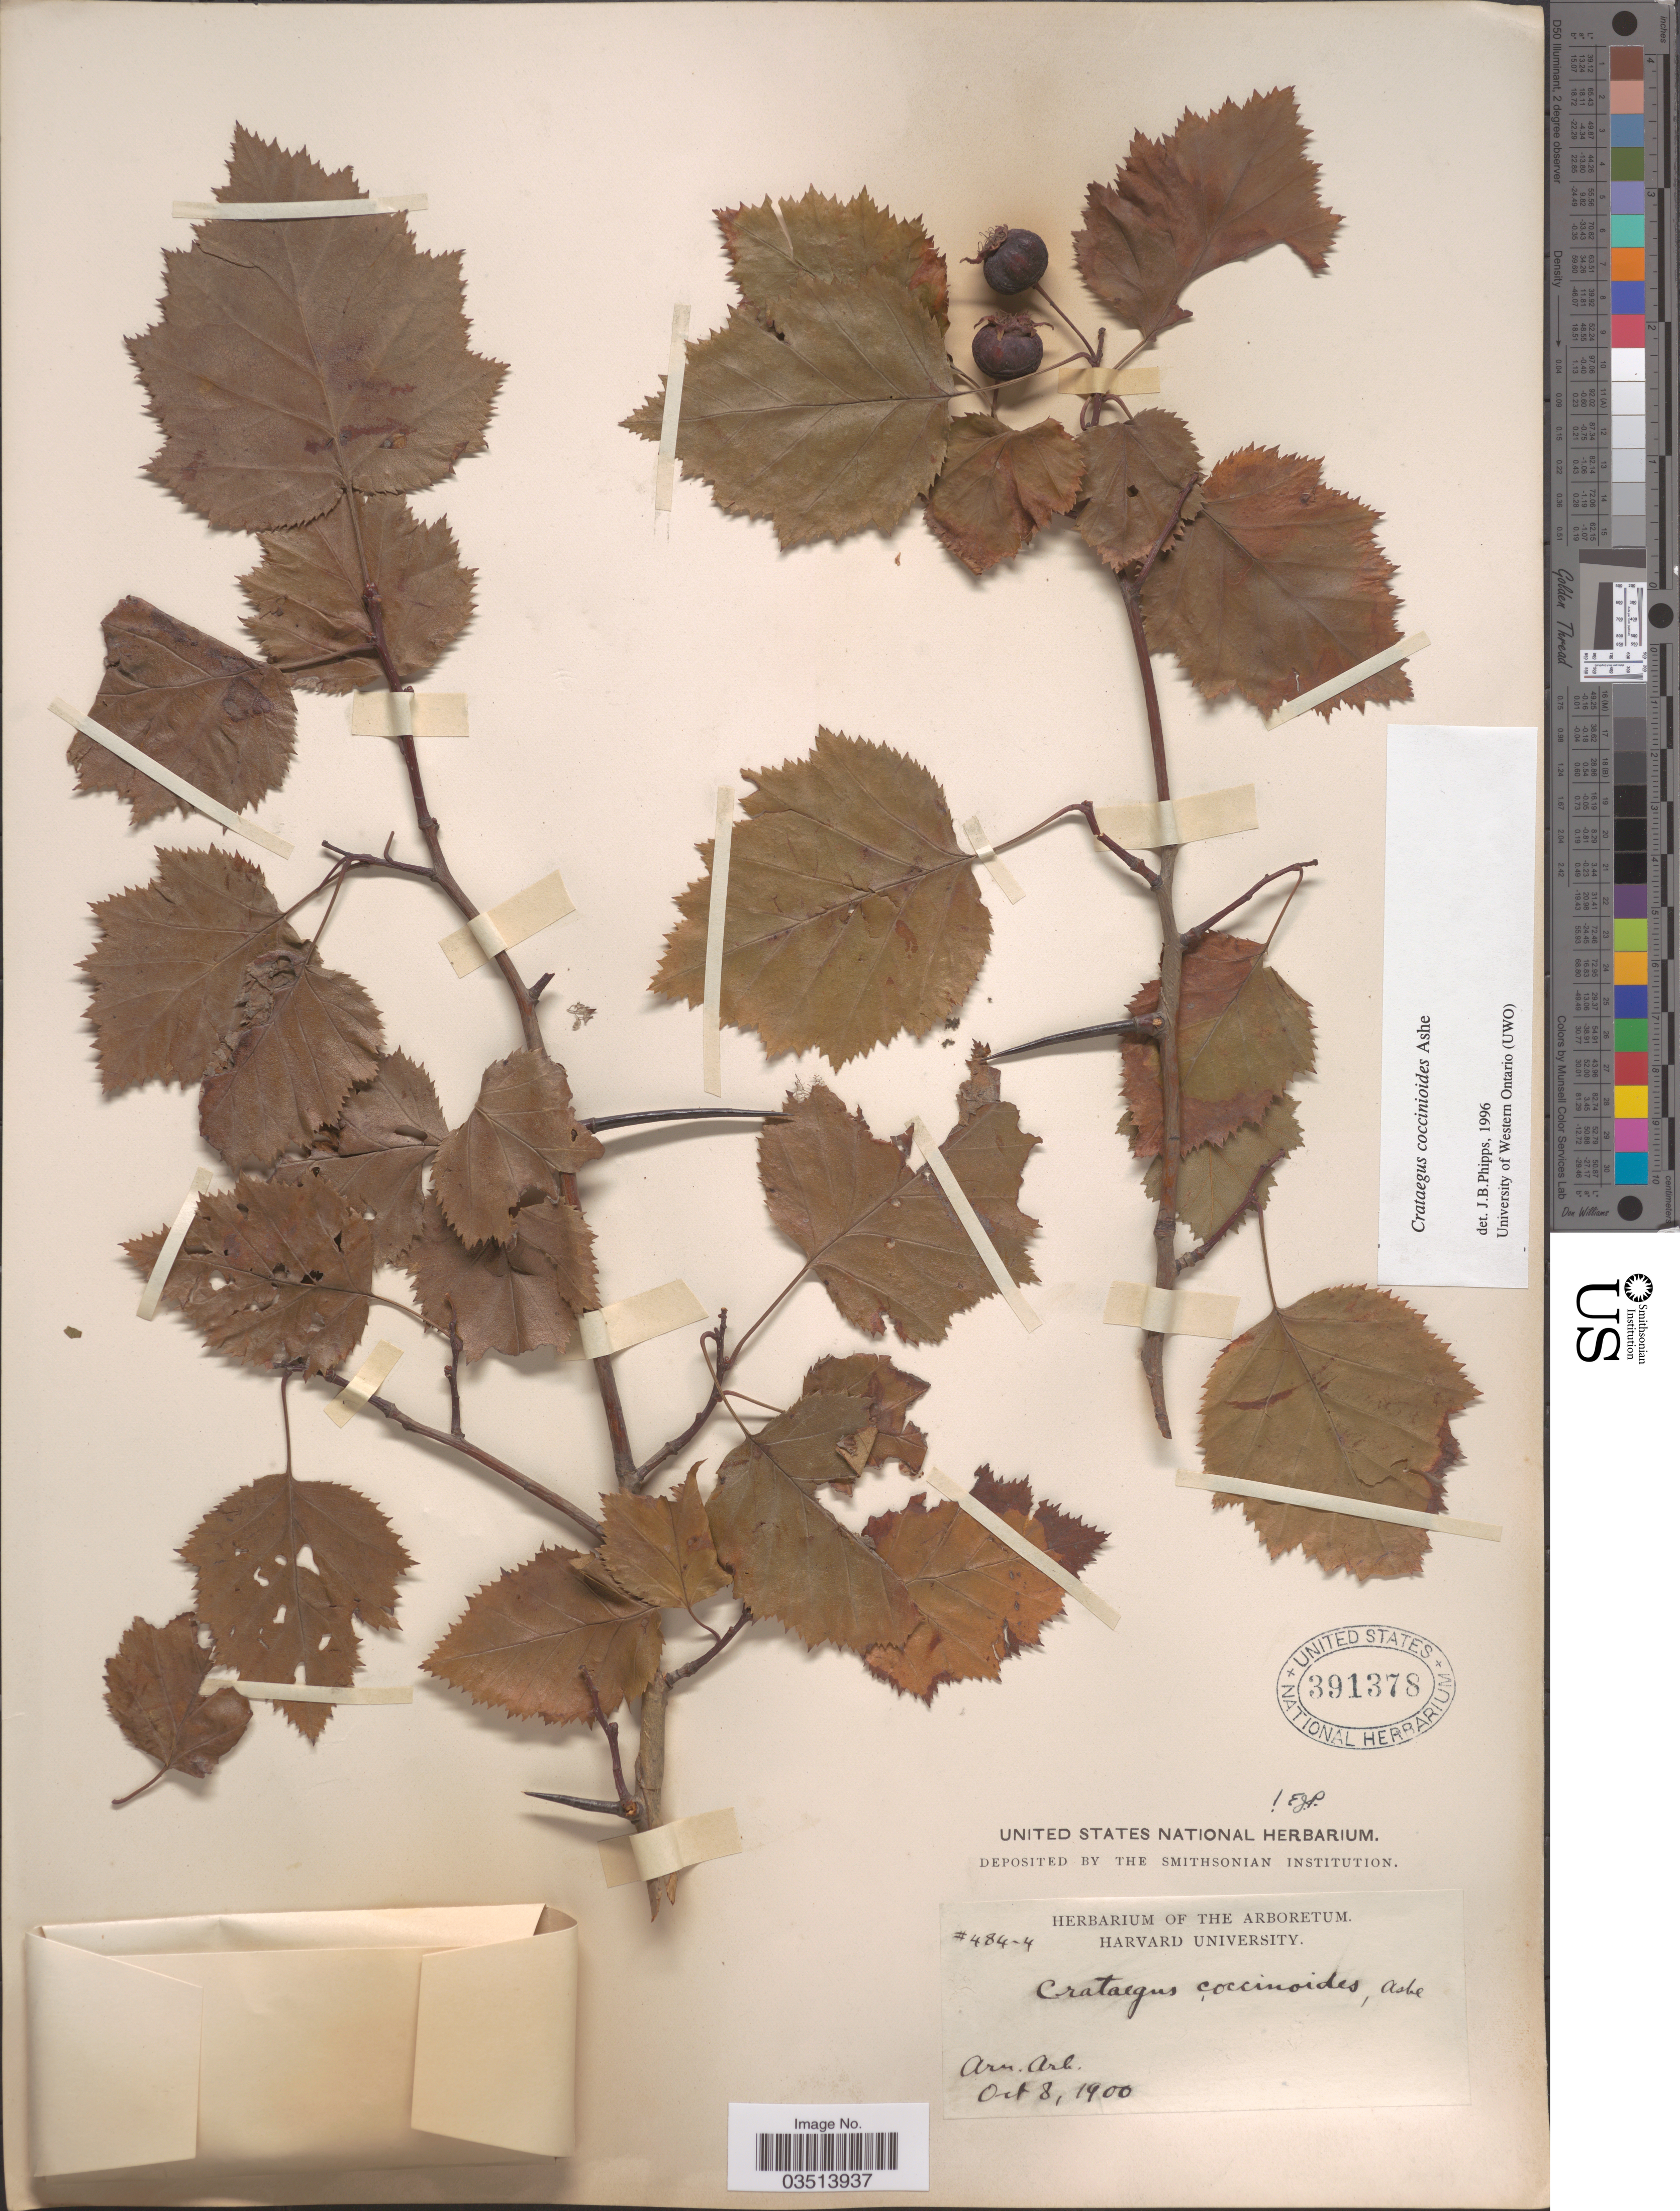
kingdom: Plantae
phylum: Tracheophyta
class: Magnoliopsida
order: Rosales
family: Rosaceae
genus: Crataegus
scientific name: Crataegus coccinioides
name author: Ashe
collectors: Ex herb. of the Arboretum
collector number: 484-4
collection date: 1900-10-08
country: United States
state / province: Massachusetts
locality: Arn. Arb.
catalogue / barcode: US 391378